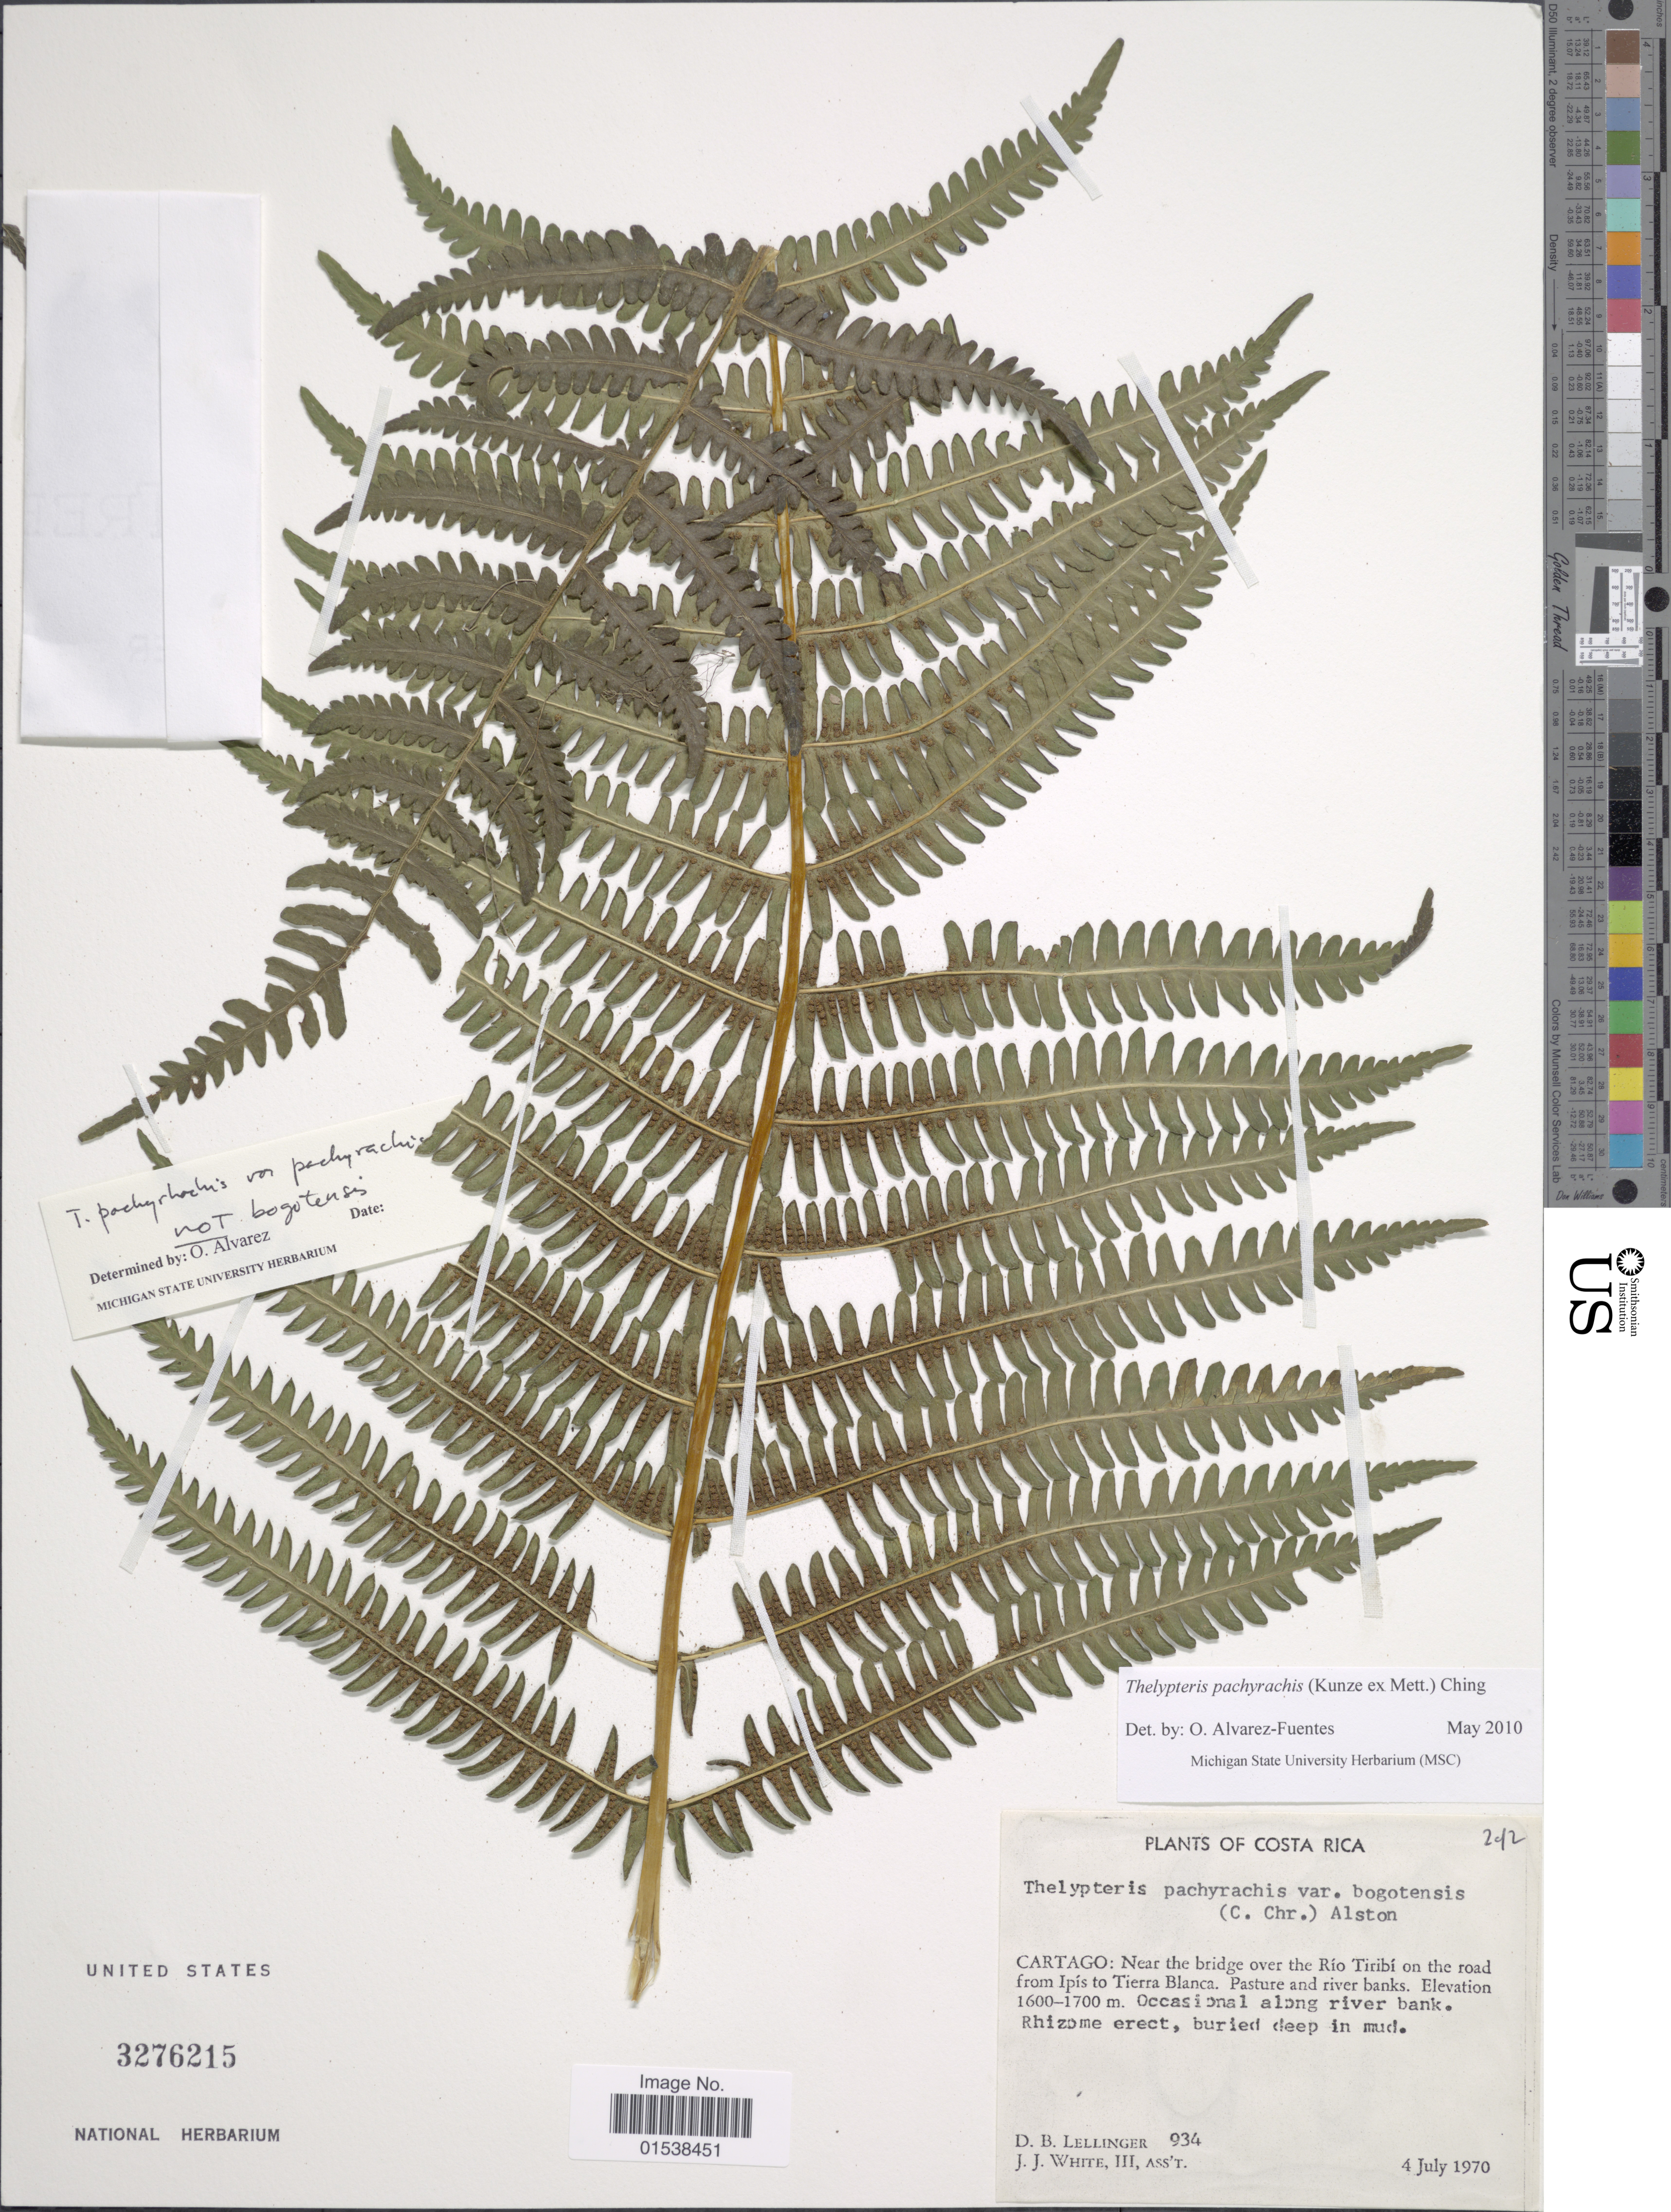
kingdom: Plantae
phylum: Tracheophyta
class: Polypodiopsida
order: Polypodiales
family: Thelypteridaceae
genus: Amauropelta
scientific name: Amauropelta pachyrachis var. bogotensis comb. nov., ined 2015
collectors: D. B. Lellinger & J. J. White III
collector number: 934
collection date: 1970-07-04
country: Costa Rica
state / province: Cartago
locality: Cartago; near the bridge over the Rio Tiribi on the road from Ipis to Tierra Blanca, Pasture and river banks, accasional along river banks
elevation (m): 1600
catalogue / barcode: US 3276215